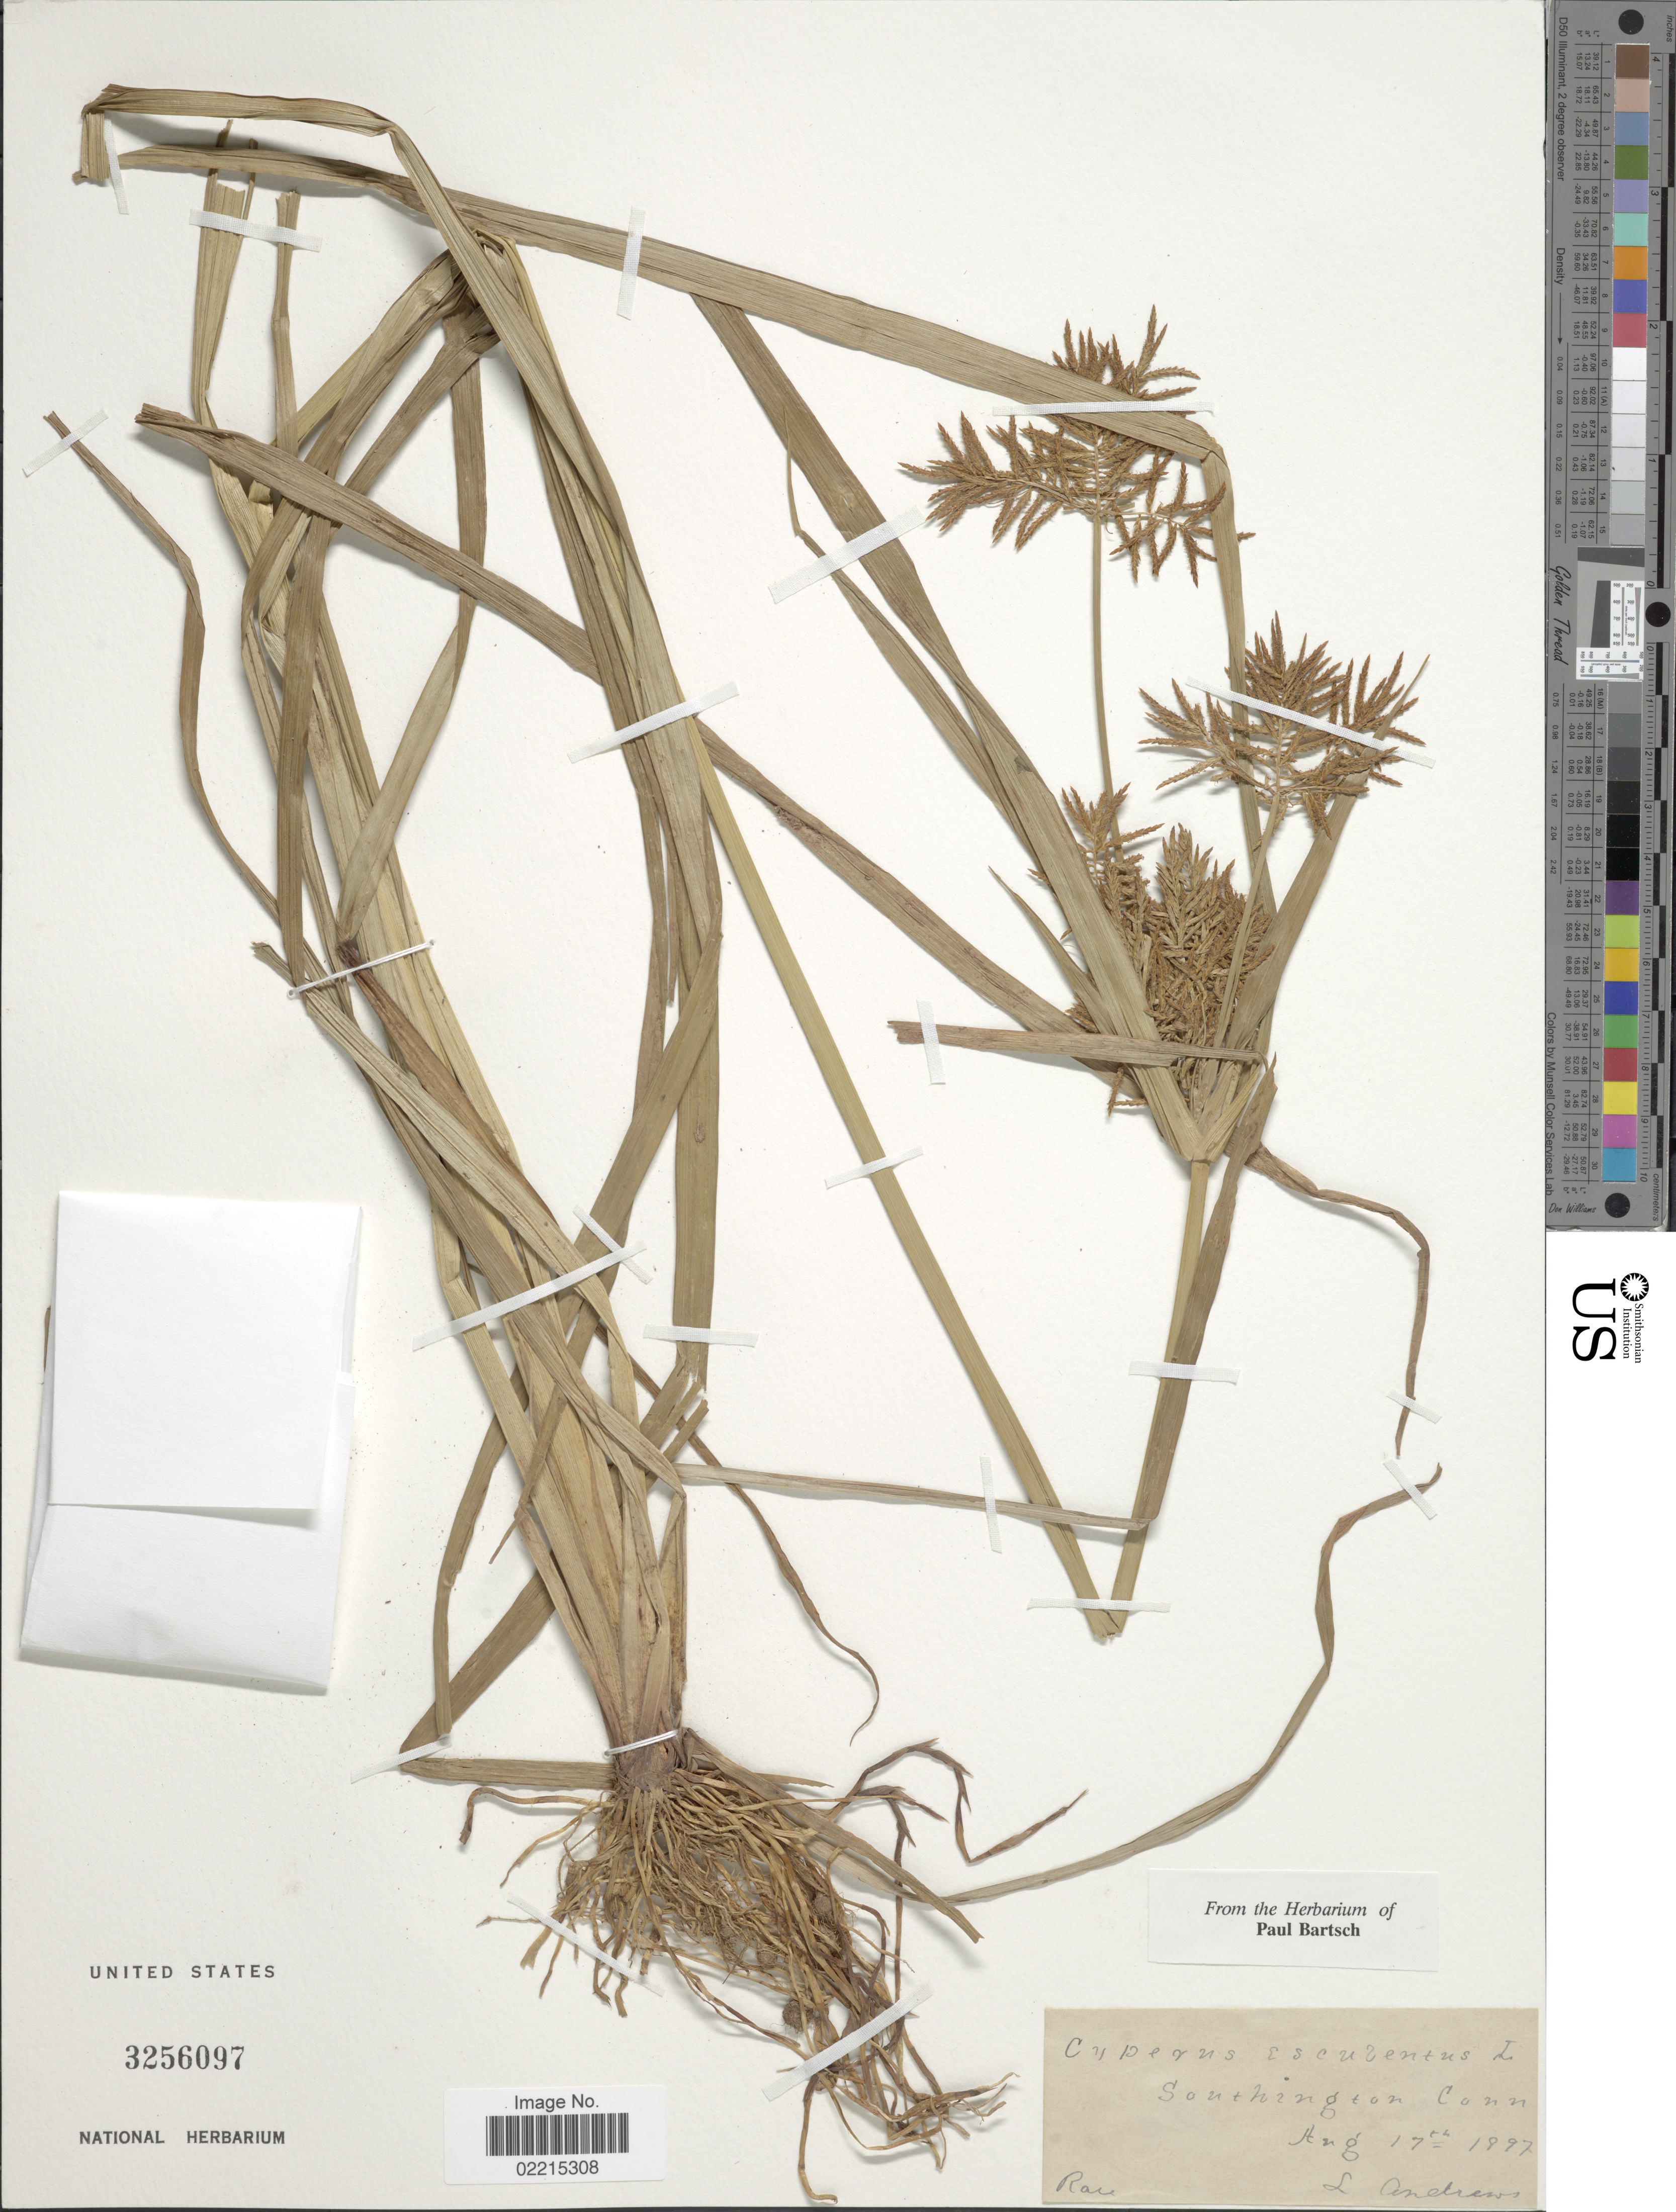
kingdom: Plantae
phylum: Tracheophyta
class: Liliopsida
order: Poales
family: Cyperaceae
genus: Cyperus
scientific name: Cyperus esculentus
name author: L.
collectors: L. Andrews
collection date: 1897-08-17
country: United States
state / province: Connecticut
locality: Southington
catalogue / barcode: US 3256097